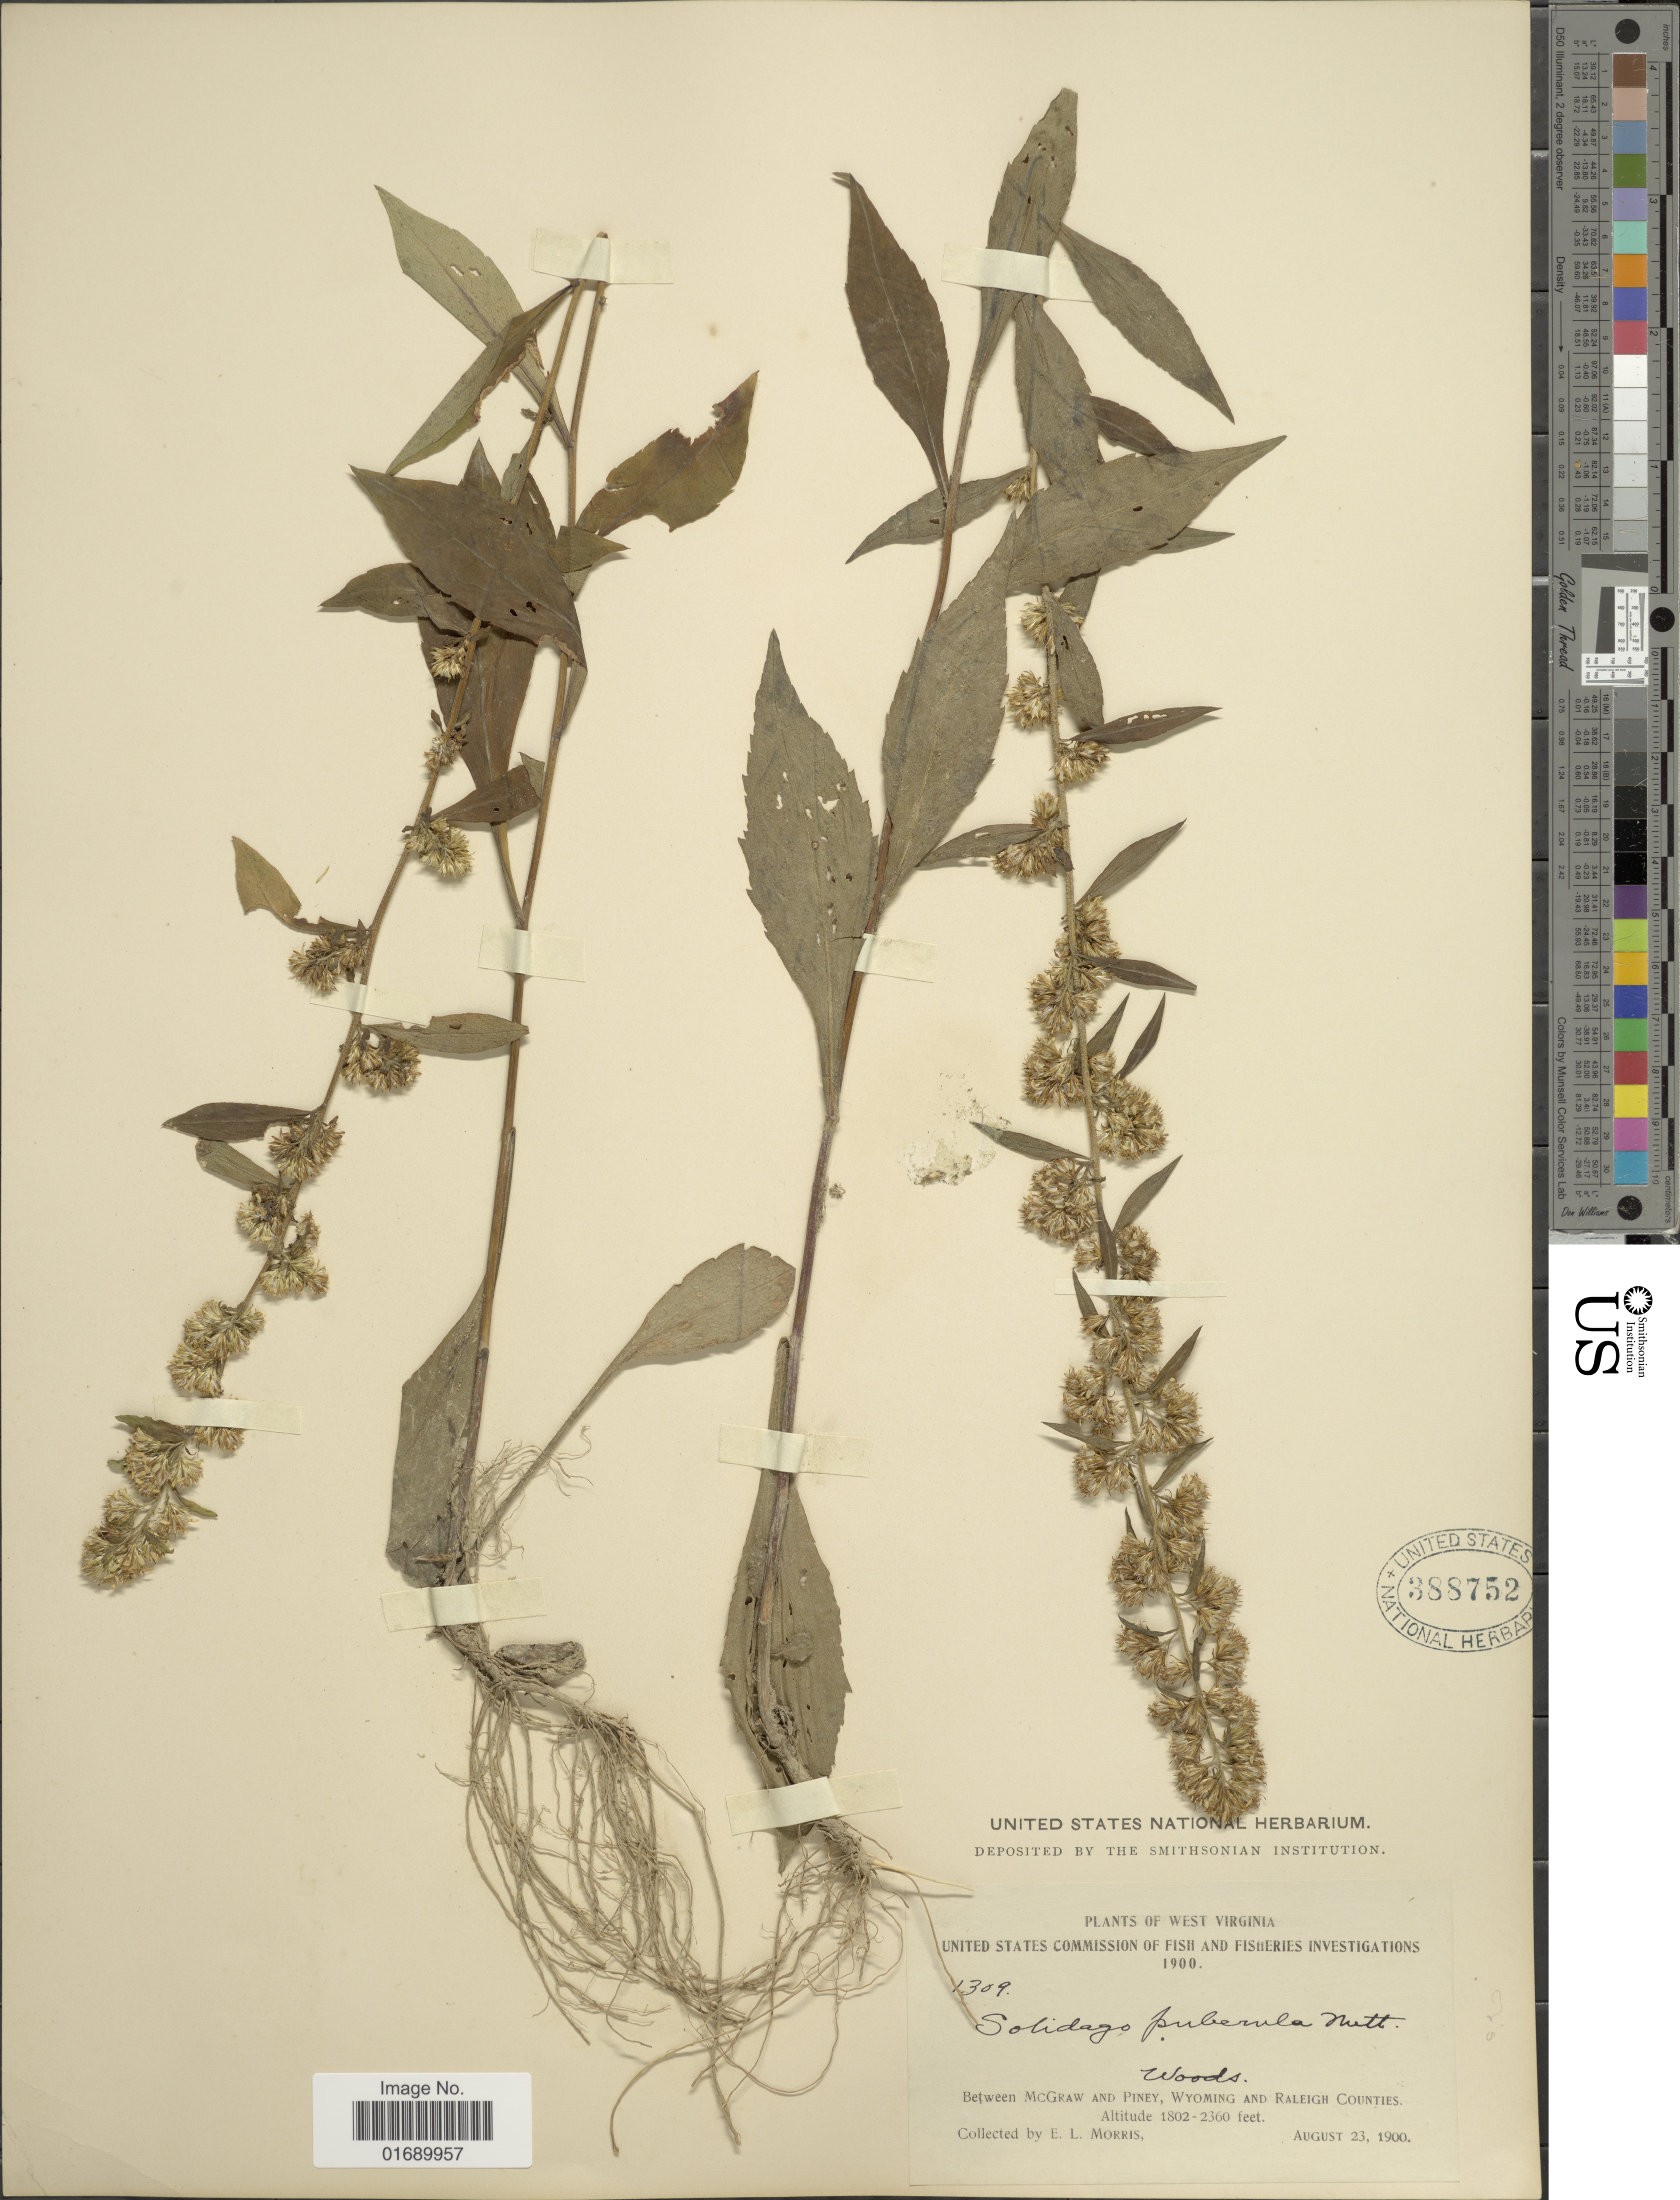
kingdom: Plantae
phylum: Tracheophyta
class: Magnoliopsida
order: Asterales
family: Asteraceae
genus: Solidago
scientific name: Solidago roanensis var. monticola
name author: (Torr. & A. Gray) Fernald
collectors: E. Morris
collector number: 1309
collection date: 1900-08-23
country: United States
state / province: West Virginia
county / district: Raleigh / Wyoming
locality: Between Piney and McGraws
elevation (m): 549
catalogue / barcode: US 388752